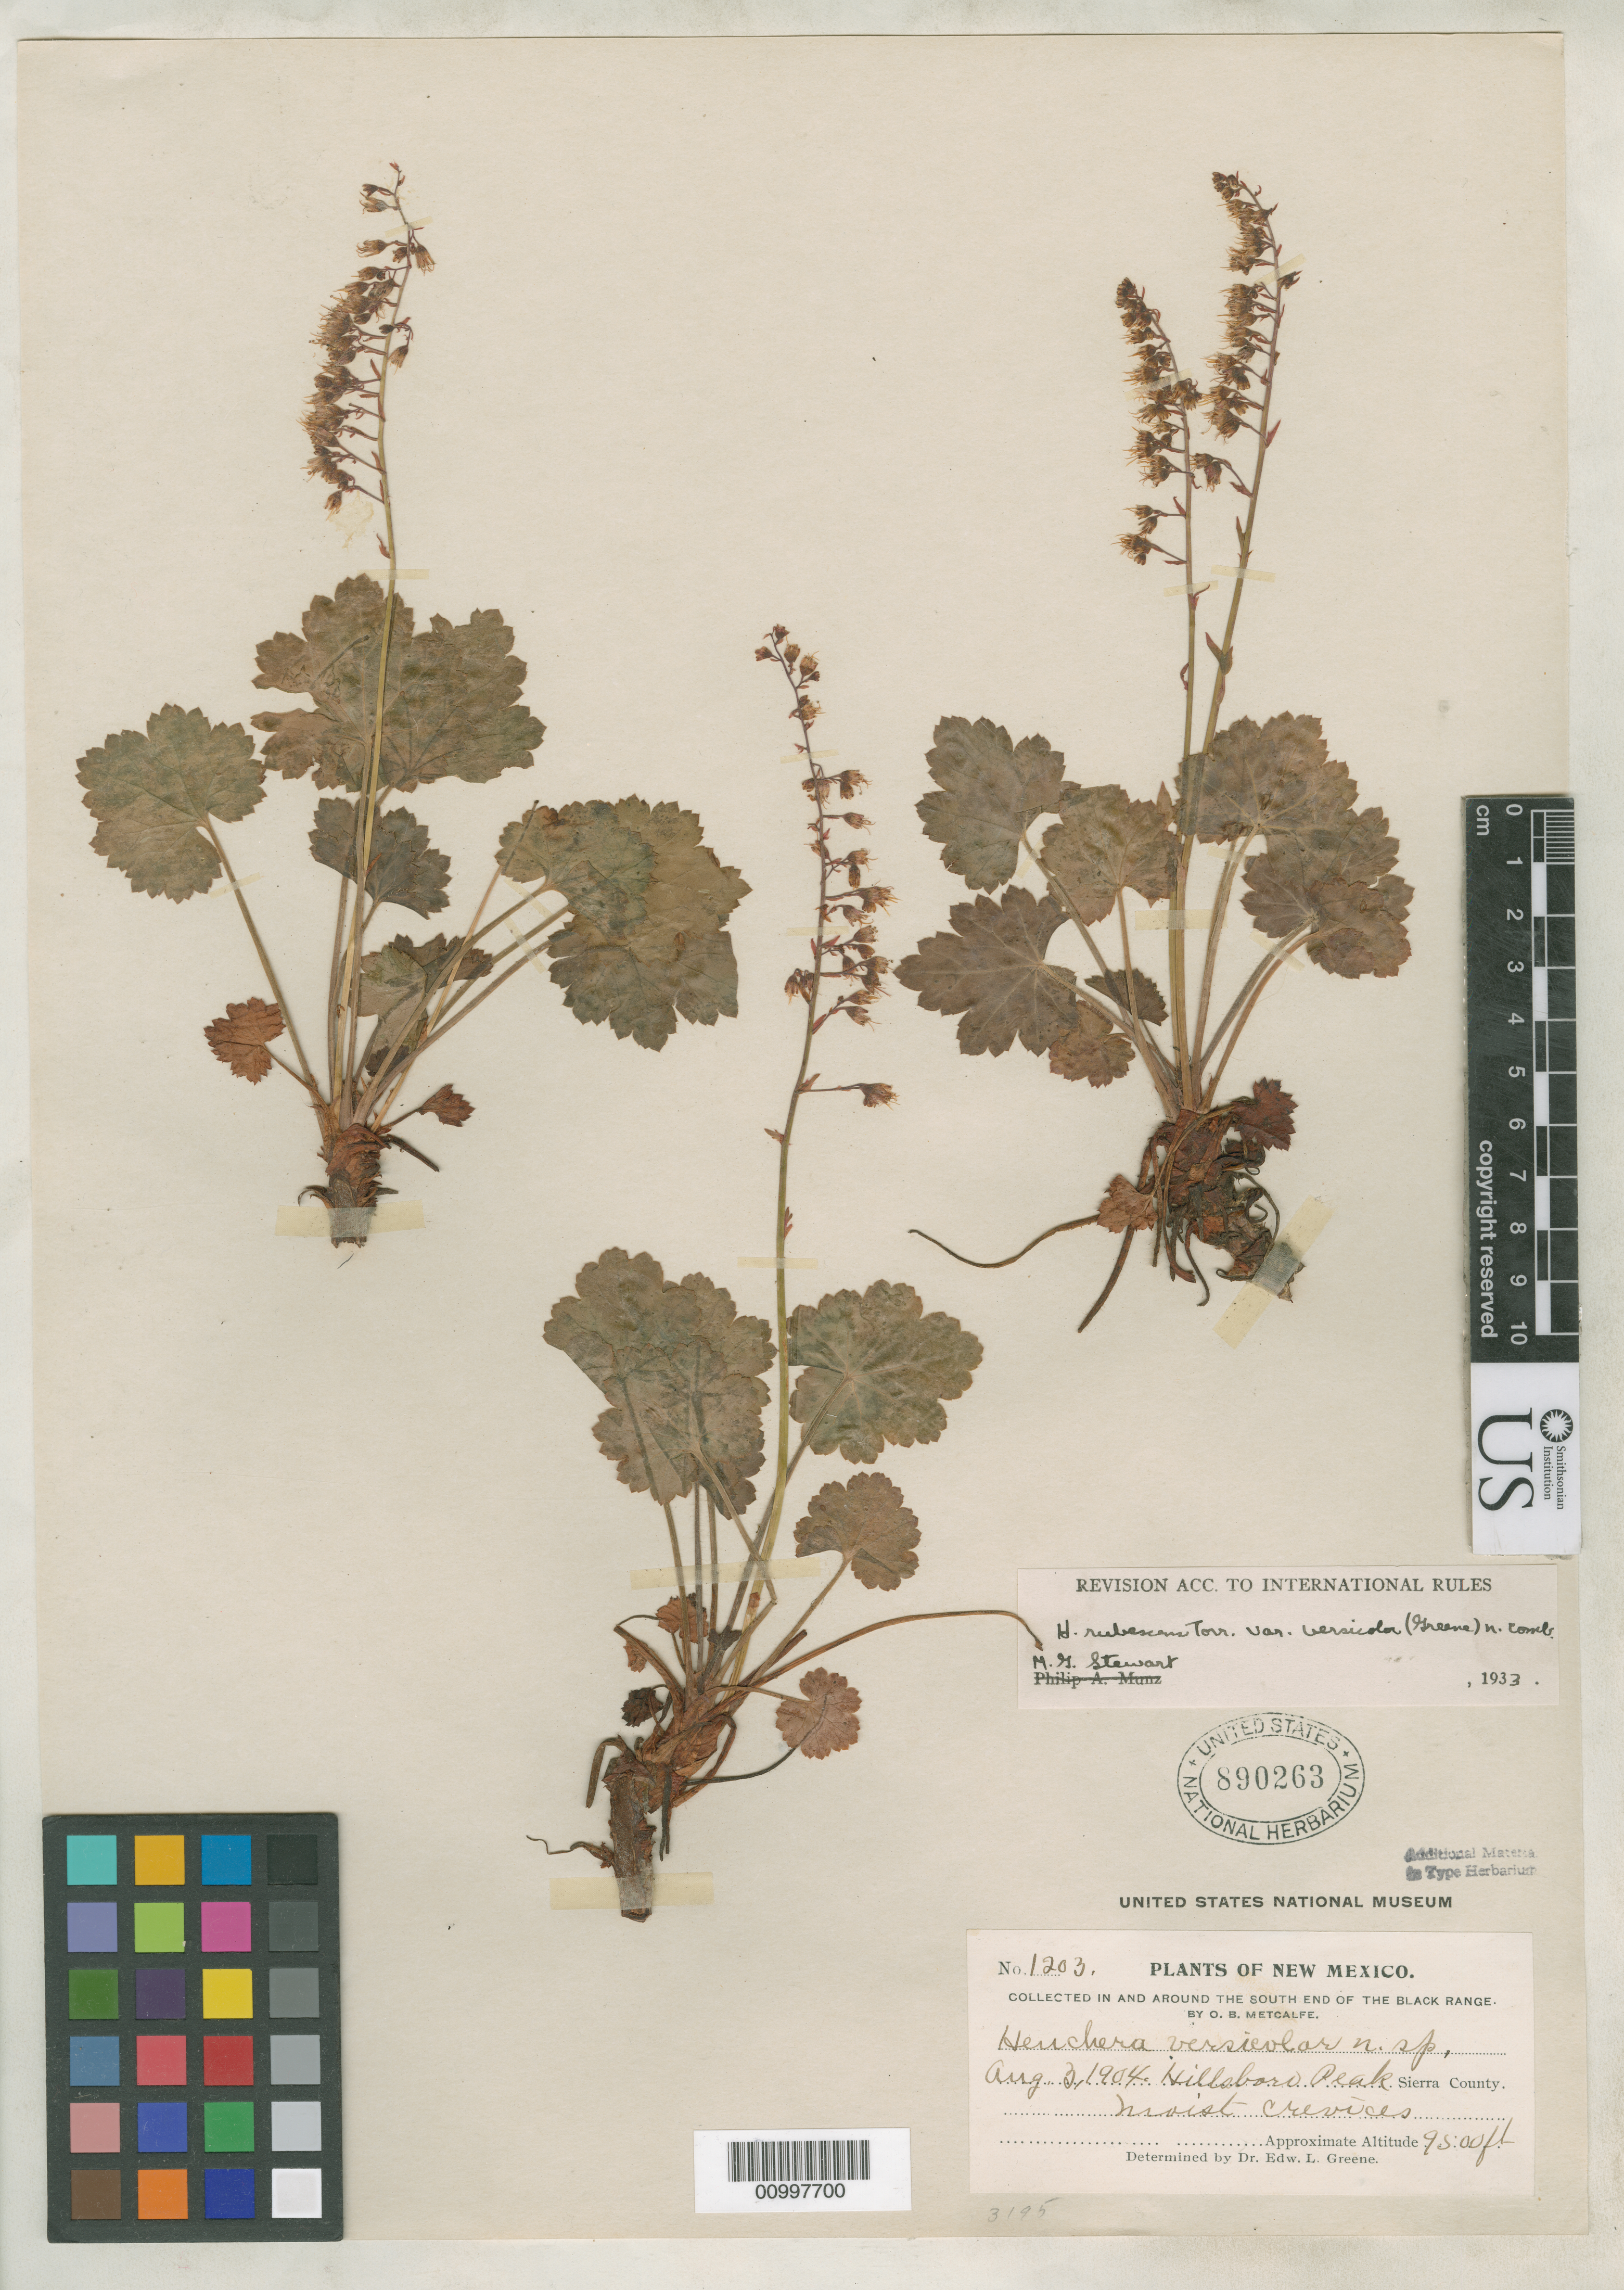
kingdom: Plantae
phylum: Tracheophyta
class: Magnoliopsida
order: Saxifragales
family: Saxifragaceae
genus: Heuchera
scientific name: Heuchera versicolor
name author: Greene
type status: Type Collection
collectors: O. B. Metcalfe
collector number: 1203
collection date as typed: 03 Aug 1904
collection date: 1904-08-03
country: United States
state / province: New mexico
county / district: Sierra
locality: Collected in and around the south end of the black range. Hillsboro Peak, Sierra County.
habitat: Moist crevices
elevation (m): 2896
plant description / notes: Protologue cites collection date as 3 Aug. 1904; the US sheet annotated as "type" by Greene (USNH 592173, =holotype?) bears date of 3 Jun., 1904.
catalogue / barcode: US 890263